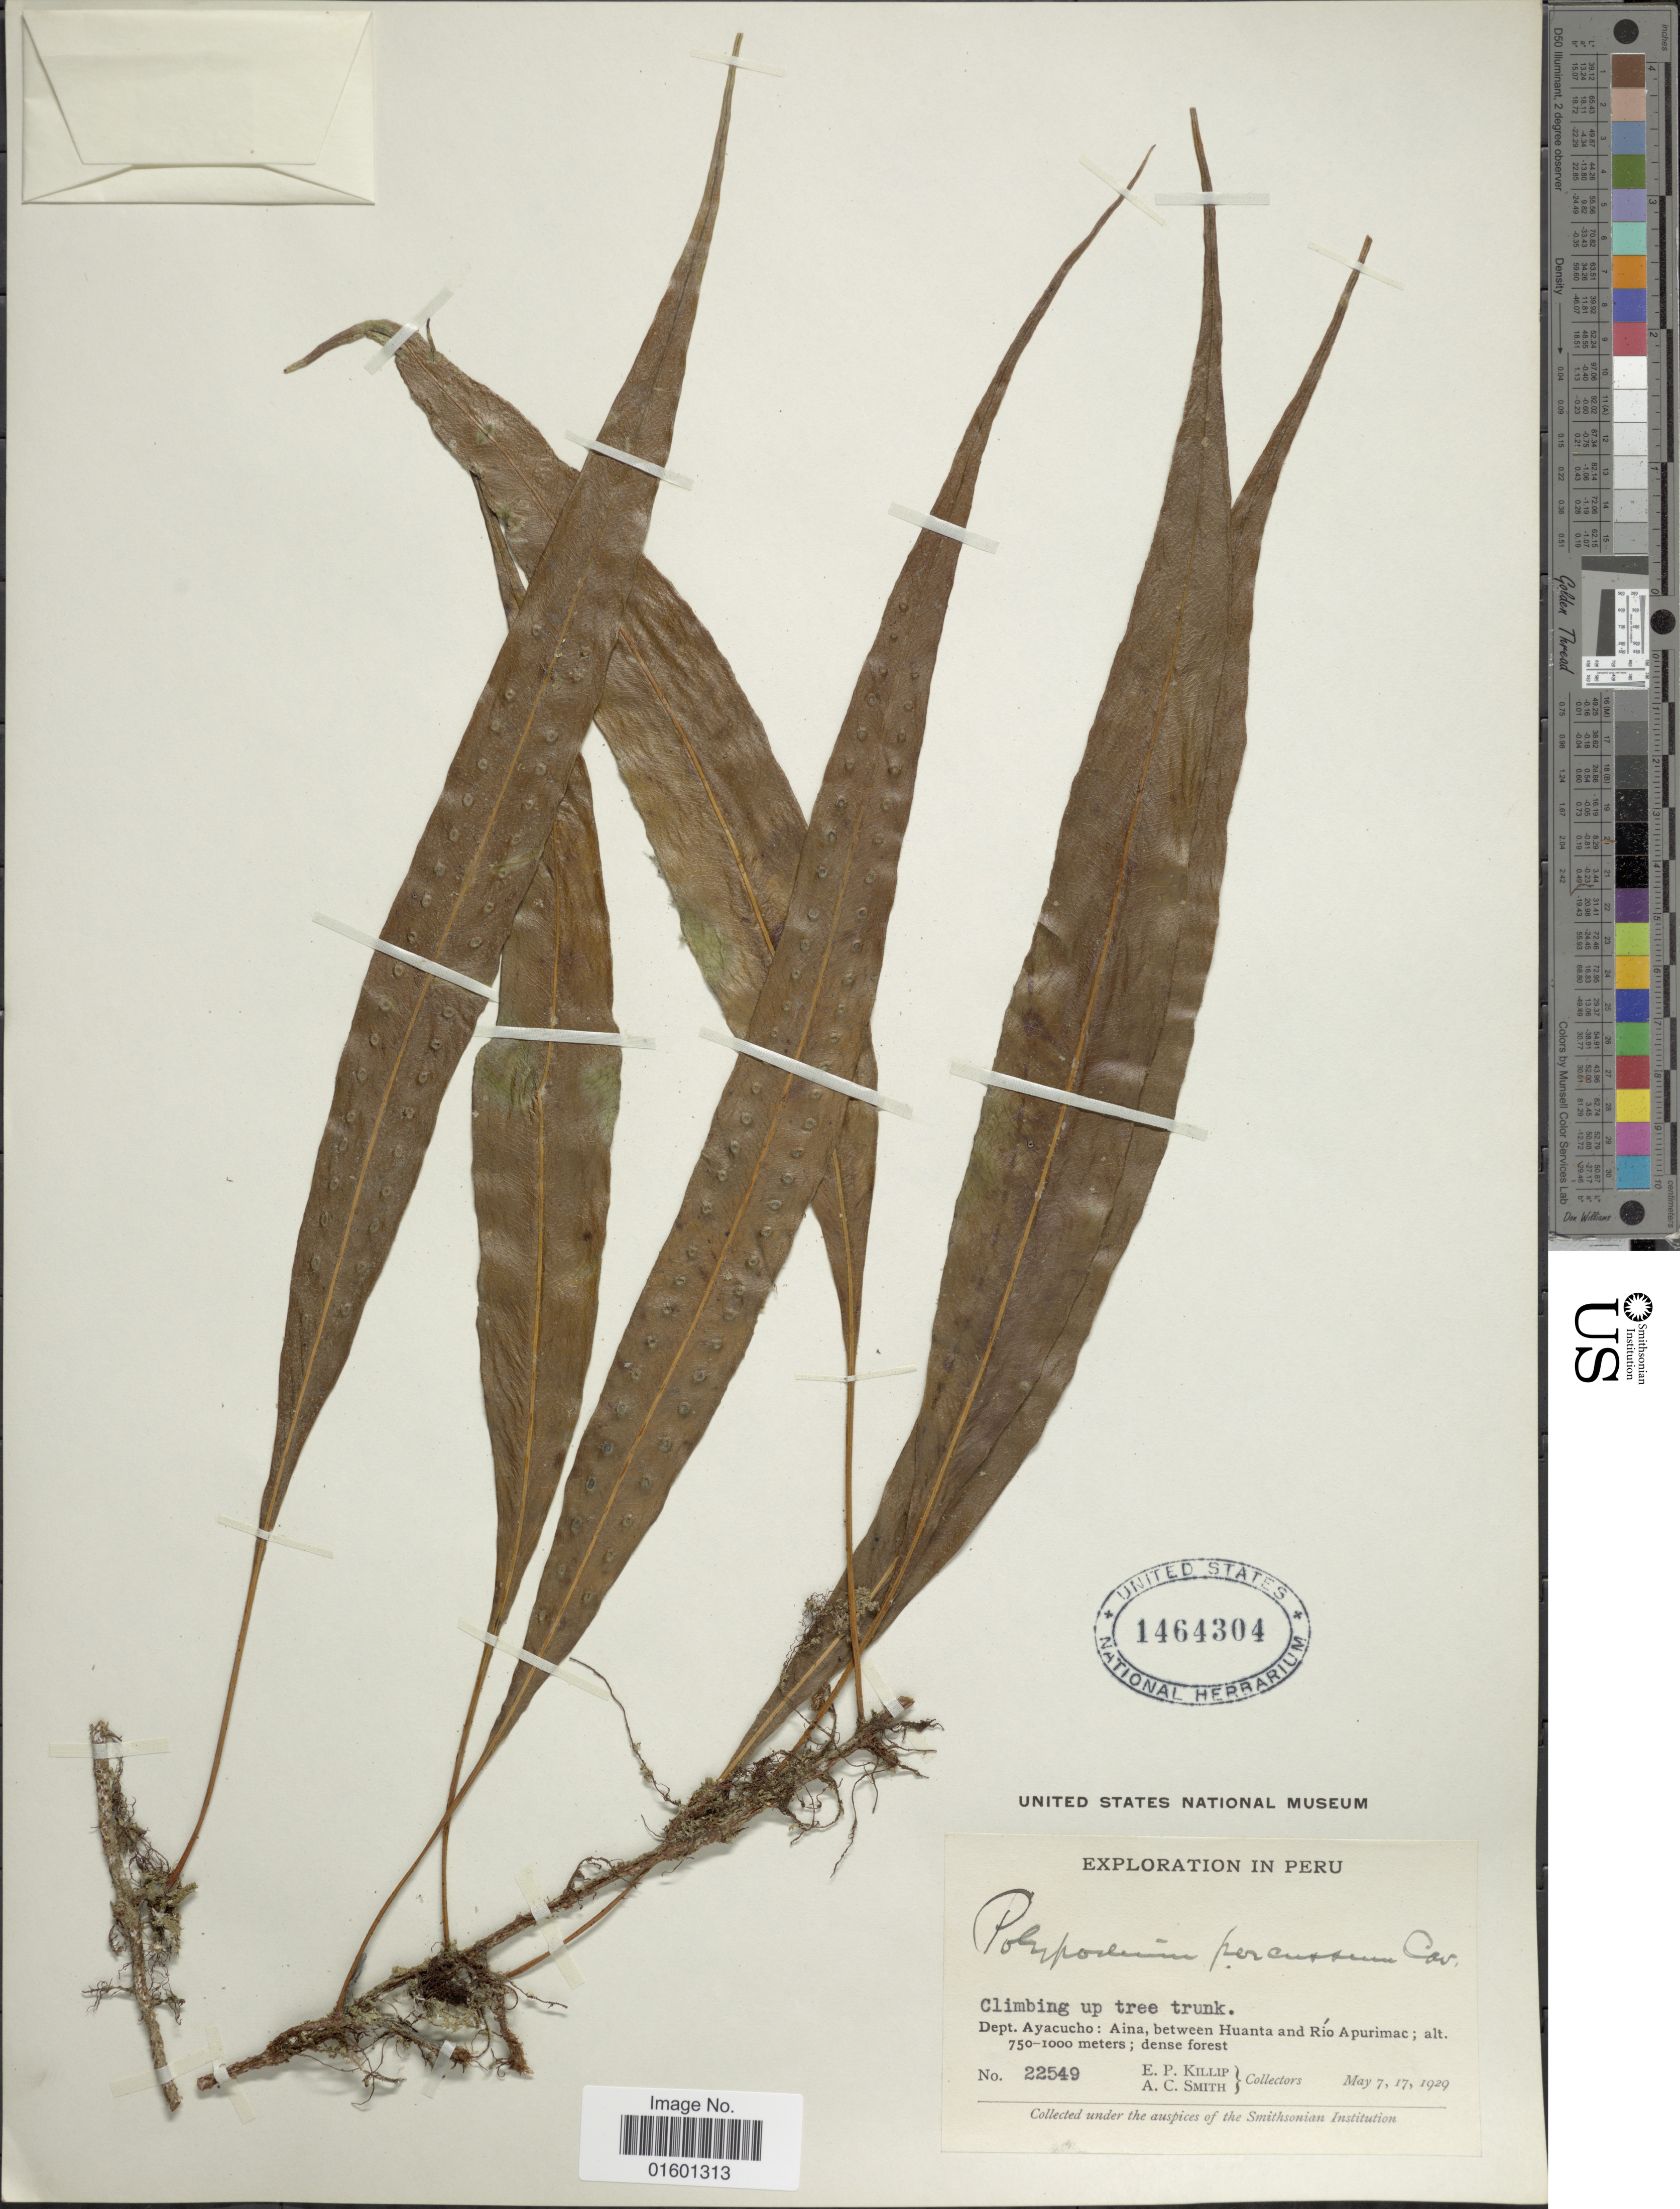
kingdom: Plantae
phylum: Tracheophyta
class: Polypodiopsida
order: Polypodiales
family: Polypodiaceae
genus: Microgramma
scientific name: Microgramma percussa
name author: (Cav.) de la Sota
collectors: E. P. Killip & A. C. Smith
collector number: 22549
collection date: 1929-05-07/1929-05-17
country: Peru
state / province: Ayacucho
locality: Aina, between Huanta and Rio Apurimac; dense forest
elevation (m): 750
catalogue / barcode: US 1464304